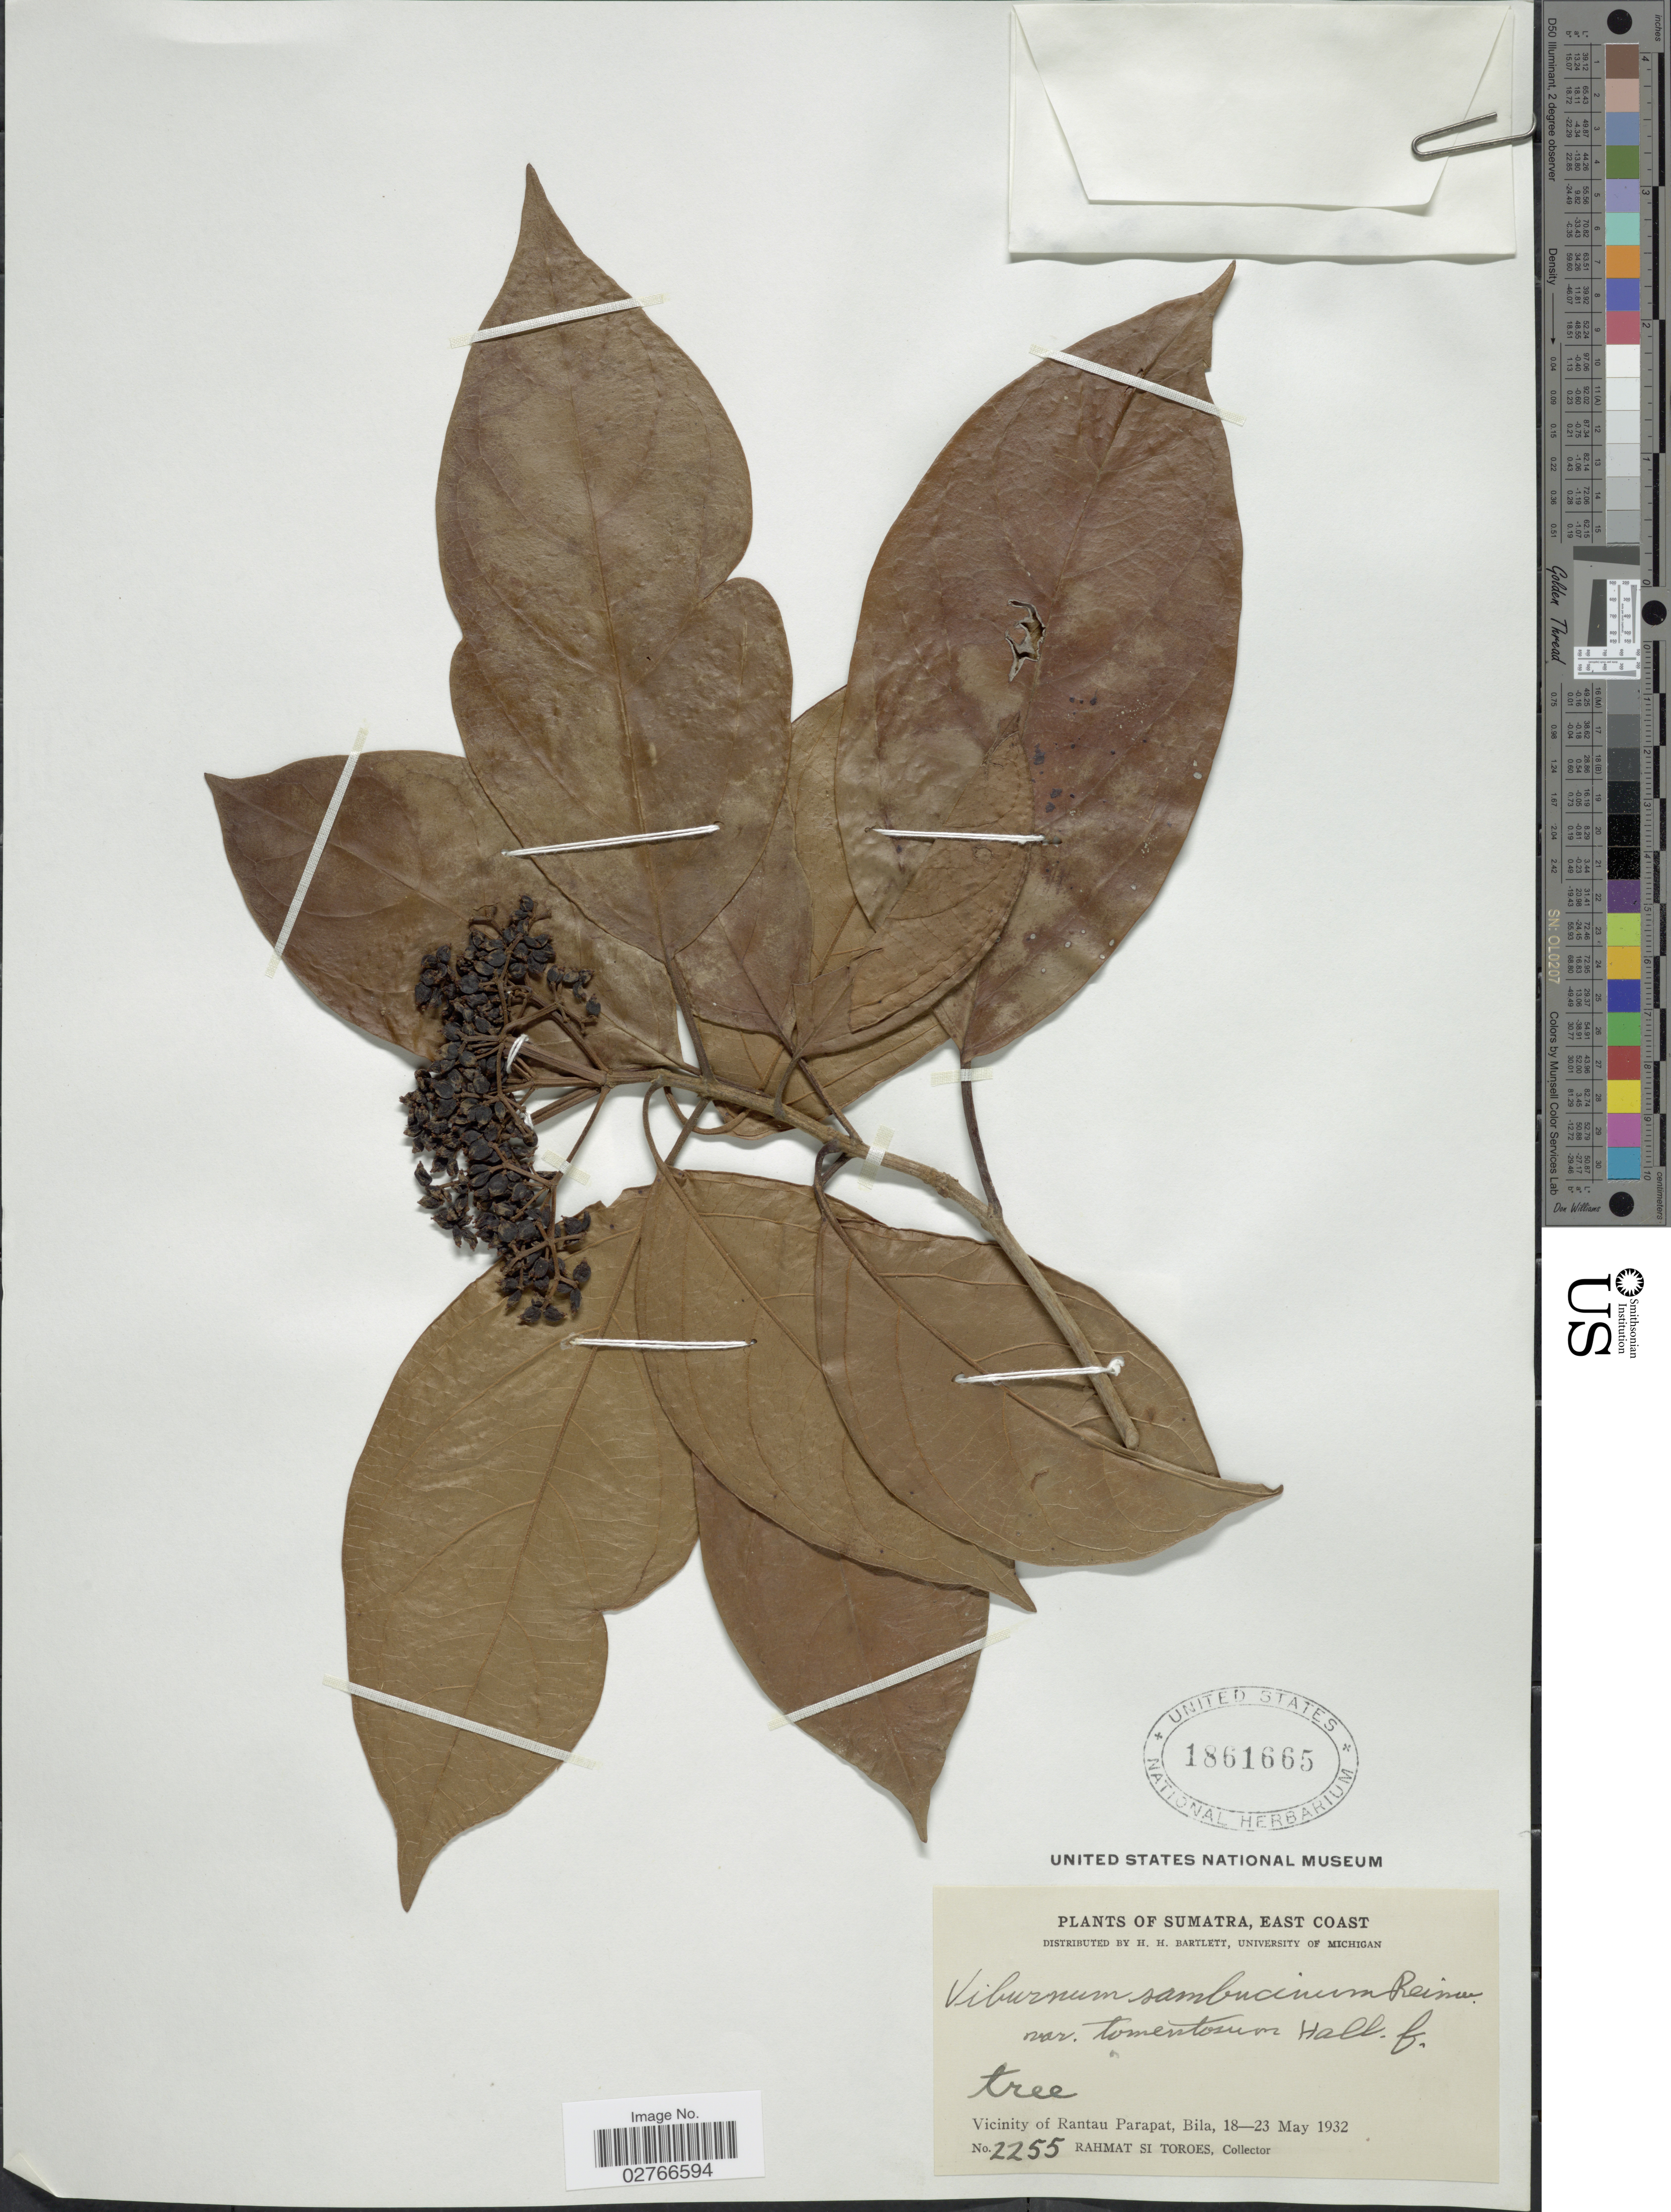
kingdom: Plantae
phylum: Tracheophyta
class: Magnoliopsida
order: Dipsacales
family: Viburnaceae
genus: Viburnum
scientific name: Viburnum sambucinum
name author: Reinw. ex Blume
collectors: Rahmat Si Boeea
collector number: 2255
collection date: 1932-05-18/1932-05-23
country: Indonesia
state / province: Sumatra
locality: East Coast. Vicinity of Rantau Parapat, Bila.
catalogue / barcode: US 1861665